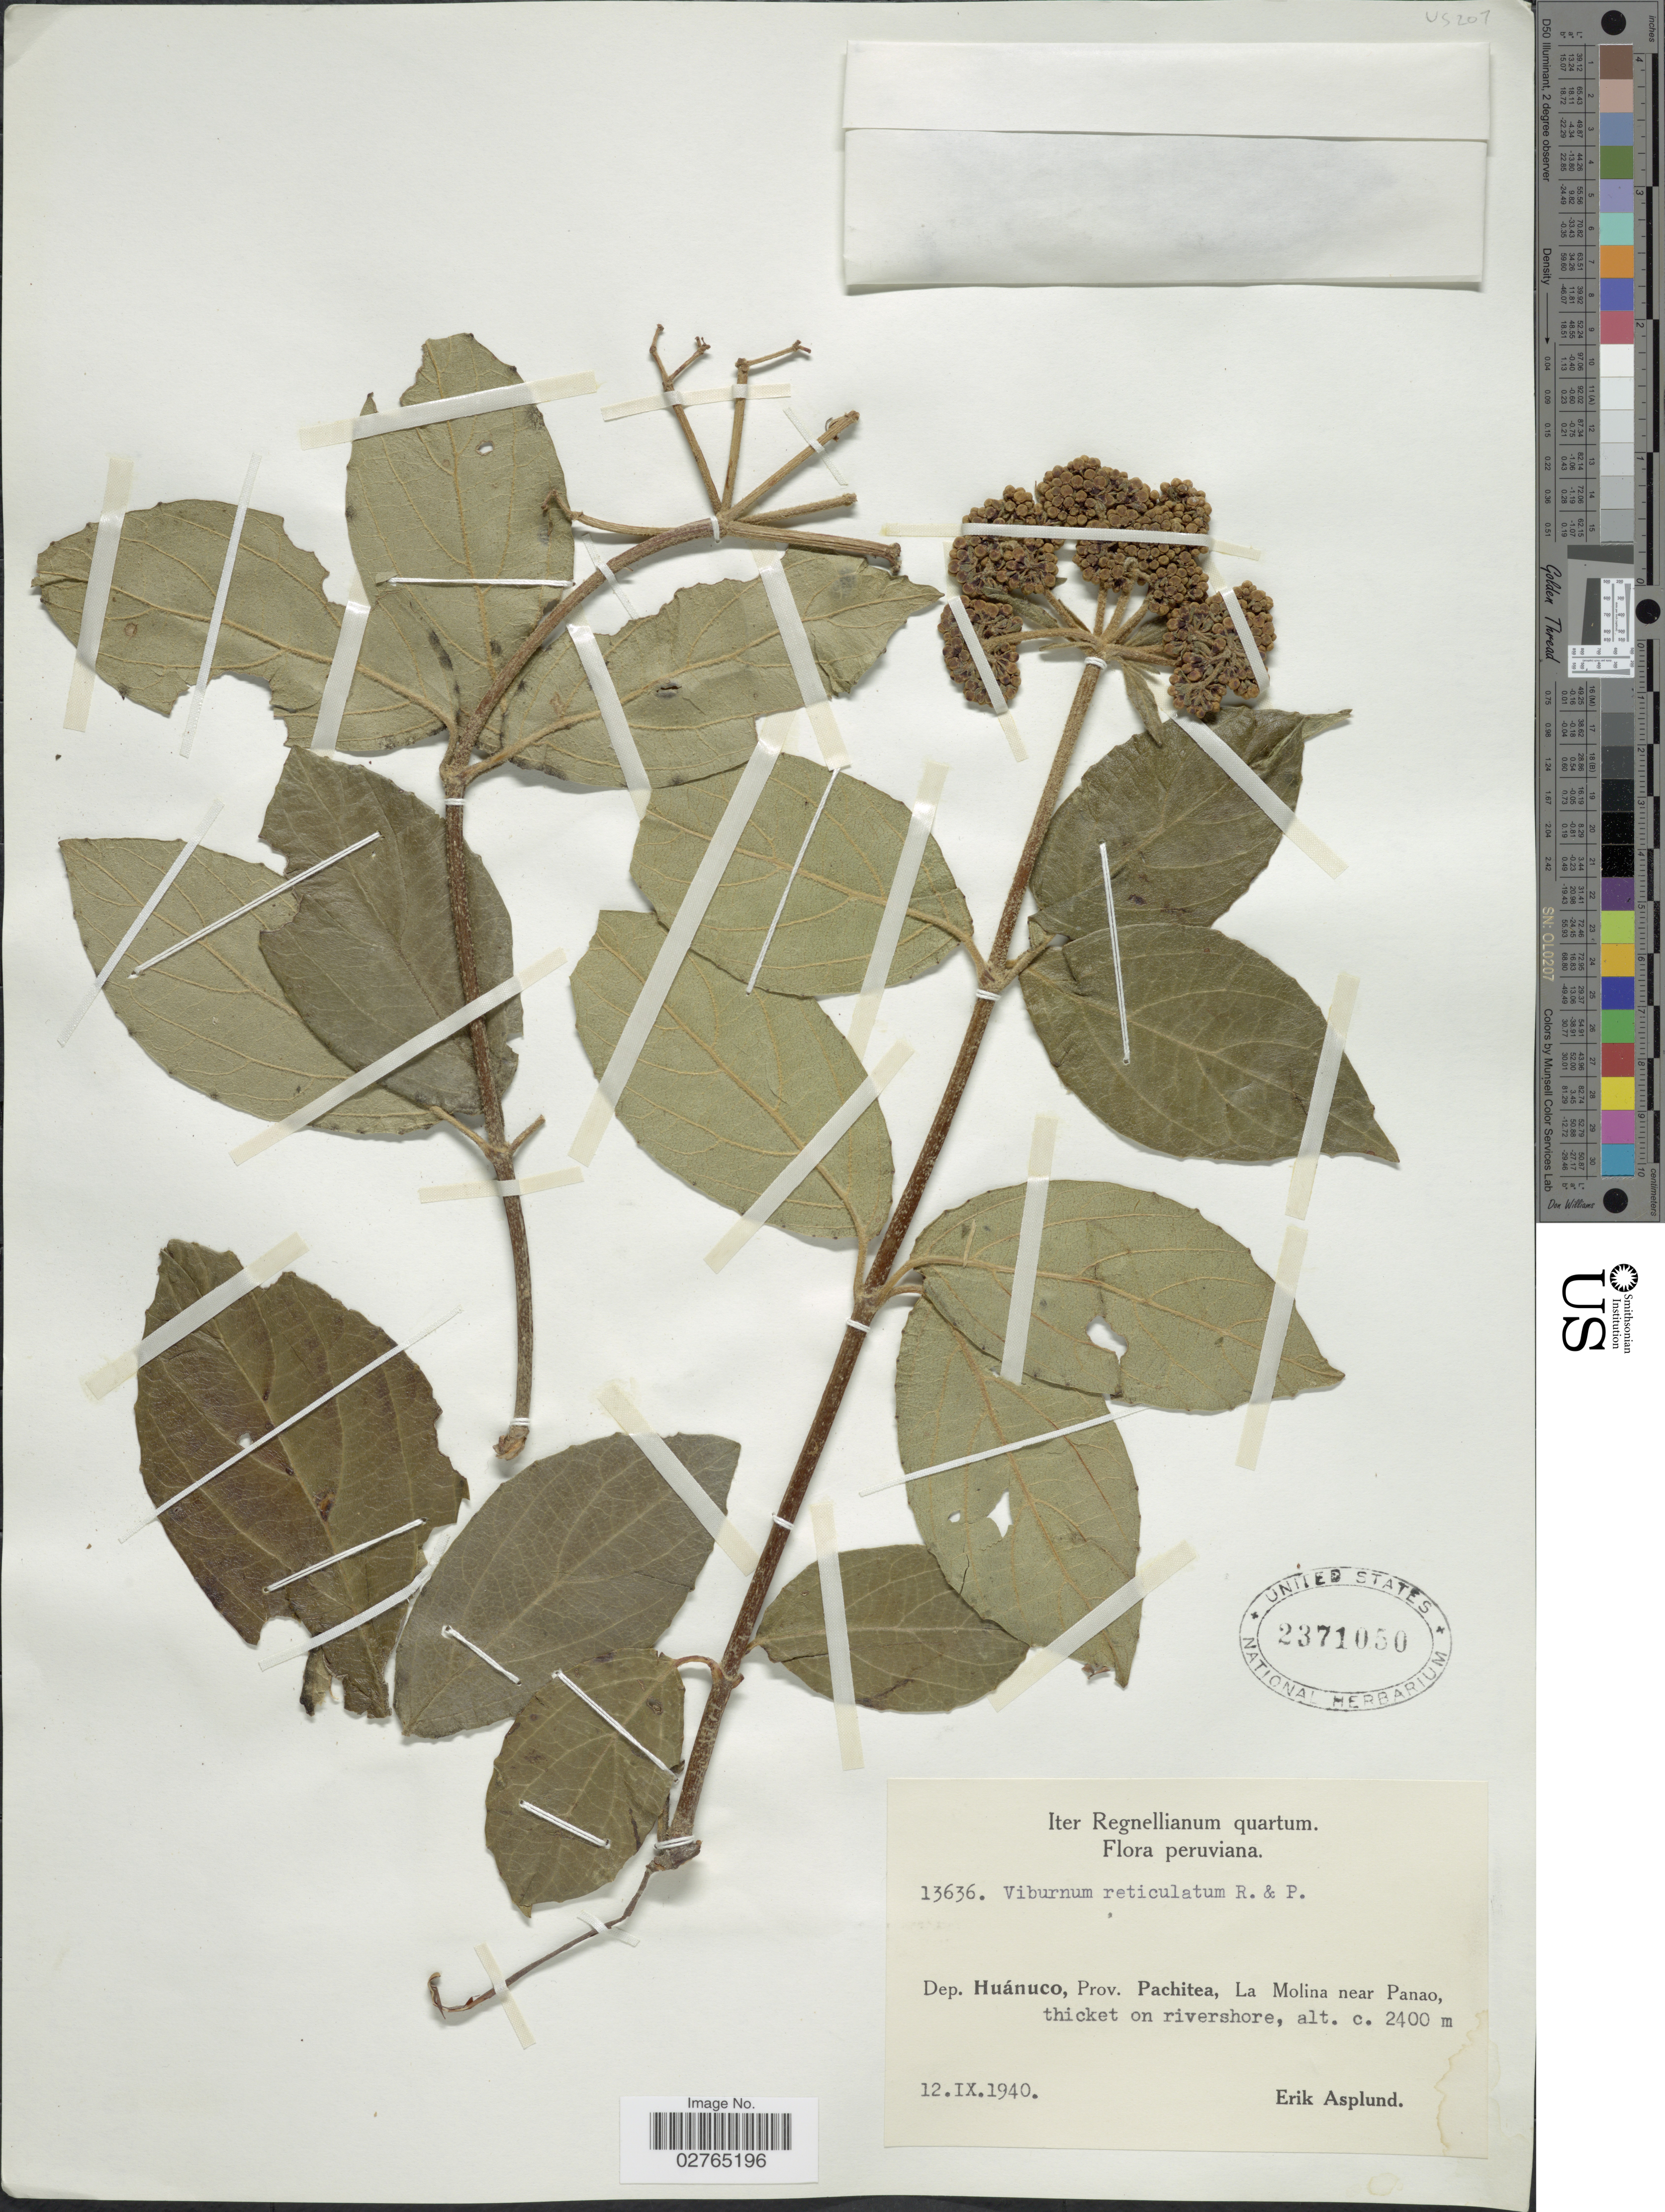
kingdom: Plantae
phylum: Tracheophyta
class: Magnoliopsida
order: Dipsacales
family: Viburnaceae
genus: Viburnum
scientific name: Viburnum reticulatum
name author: Ruiz & Pav. ex Oerst.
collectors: E. Asplund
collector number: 13636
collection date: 1940-09-12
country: Peru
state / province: Huánuco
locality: Dep. Huánuco, Prov. Pachitea, La Molina near Panao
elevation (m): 2400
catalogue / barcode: US 2371050